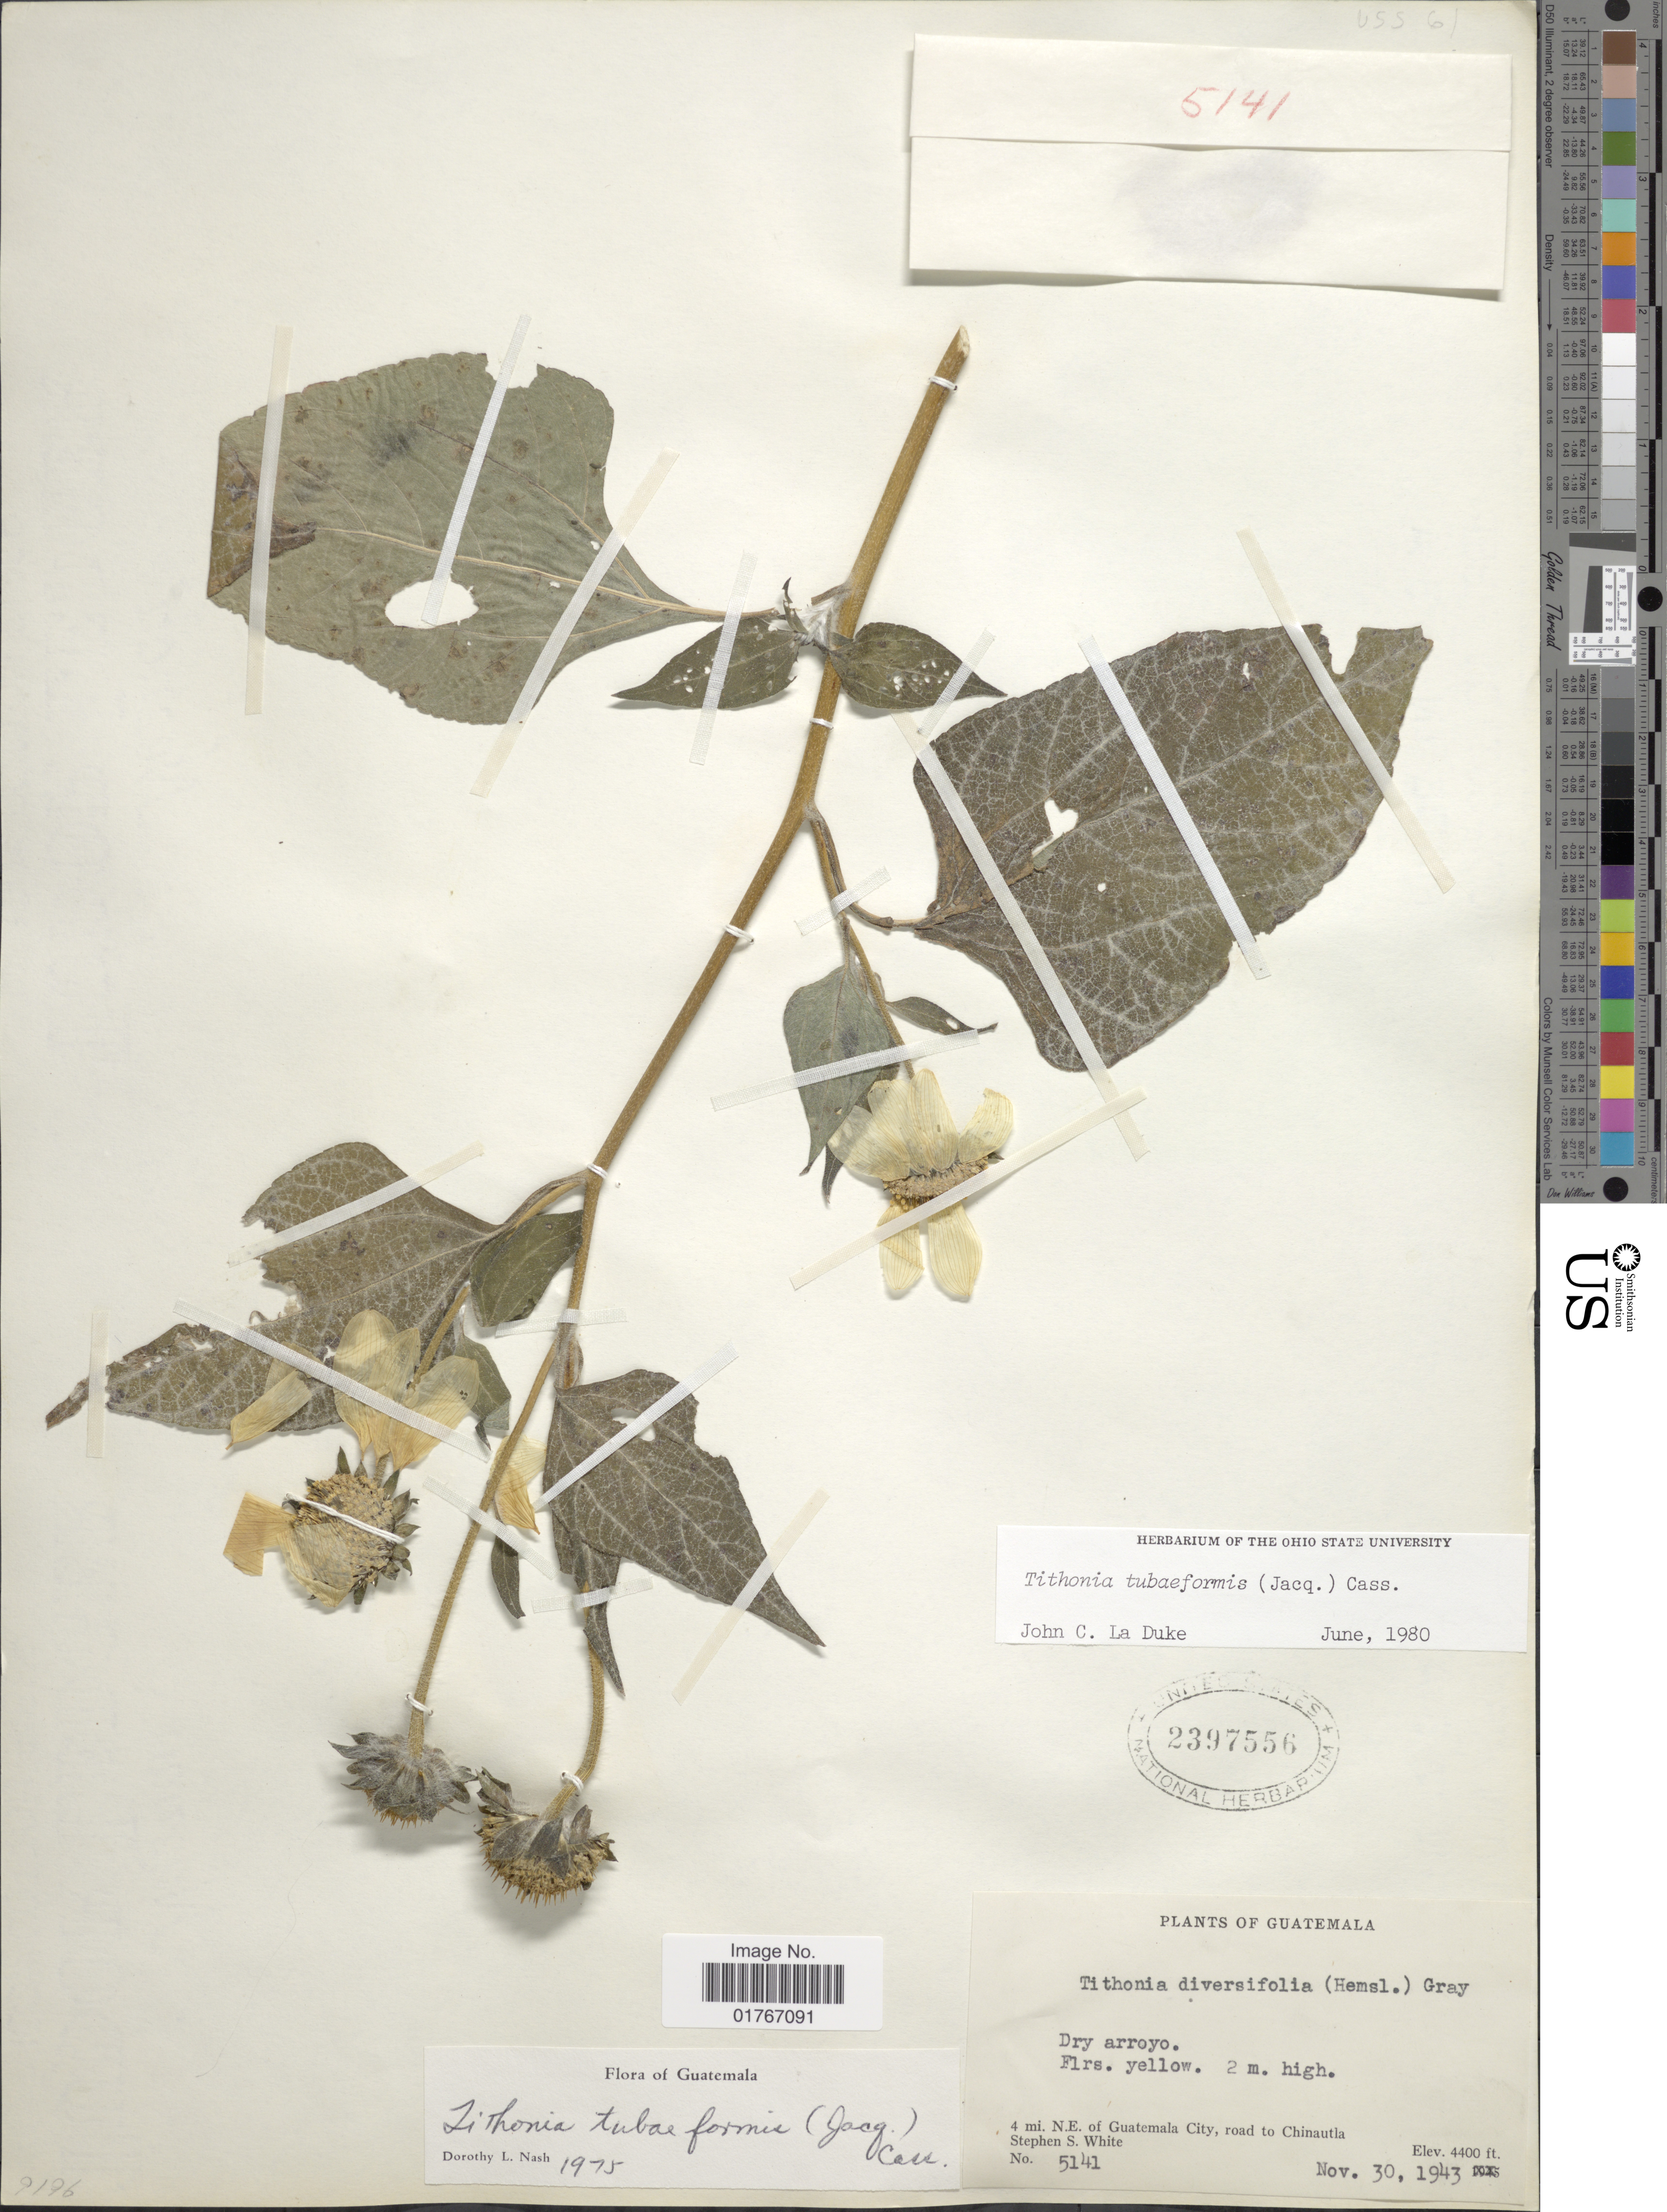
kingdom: Plantae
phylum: Tracheophyta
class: Magnoliopsida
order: Asterales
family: Asteraceae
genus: Tithonia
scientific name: Tithonia tubaeformis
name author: (Jacq.) Cass.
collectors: S. S. White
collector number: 5141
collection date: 1943-11-30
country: Guatemala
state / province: Guatemala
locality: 4 mi N.E. of Guatemala City, road to Chinautla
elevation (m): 1341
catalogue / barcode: US 2397556